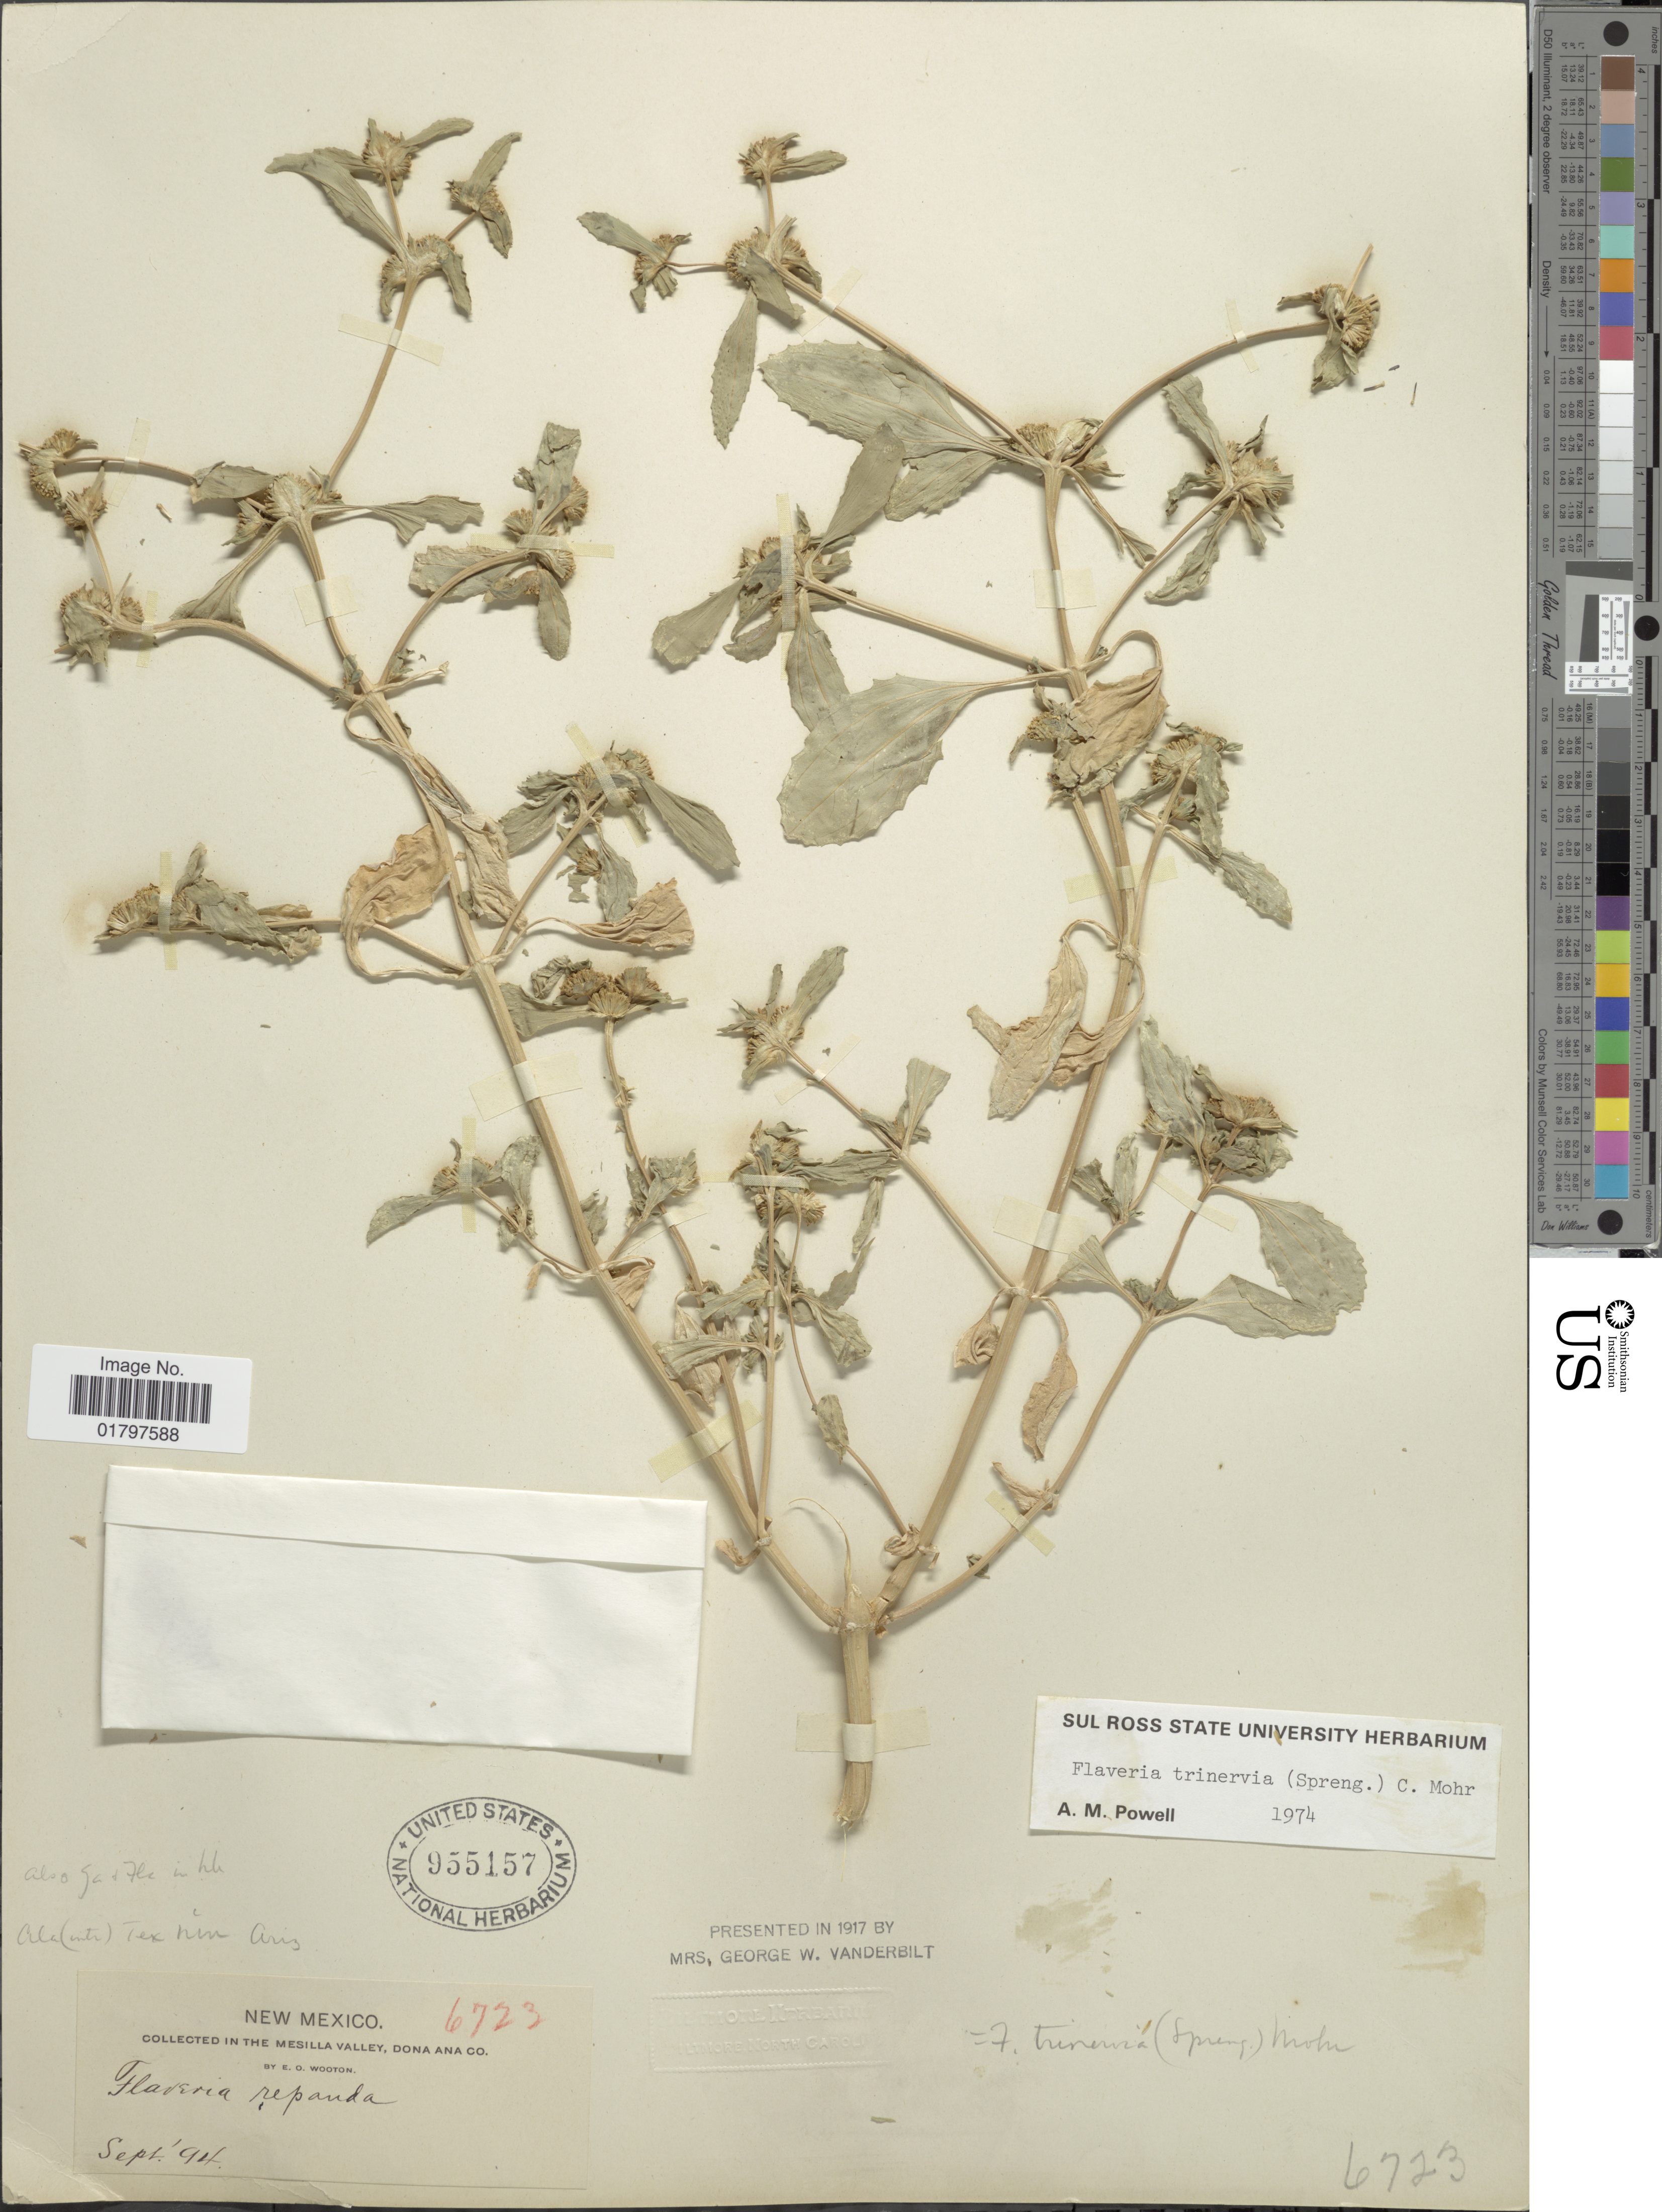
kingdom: Plantae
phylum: Tracheophyta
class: Magnoliopsida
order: Asterales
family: Asteraceae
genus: Flaveria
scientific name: Flaveria trinervia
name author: (Spreng.) C. Mohr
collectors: E. O. Wooton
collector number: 6723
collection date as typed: Transcribed d/m/y: /9/94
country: United States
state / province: New Mexico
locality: In the Mesilla Valley, Dona Ana Co.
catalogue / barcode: US 955157